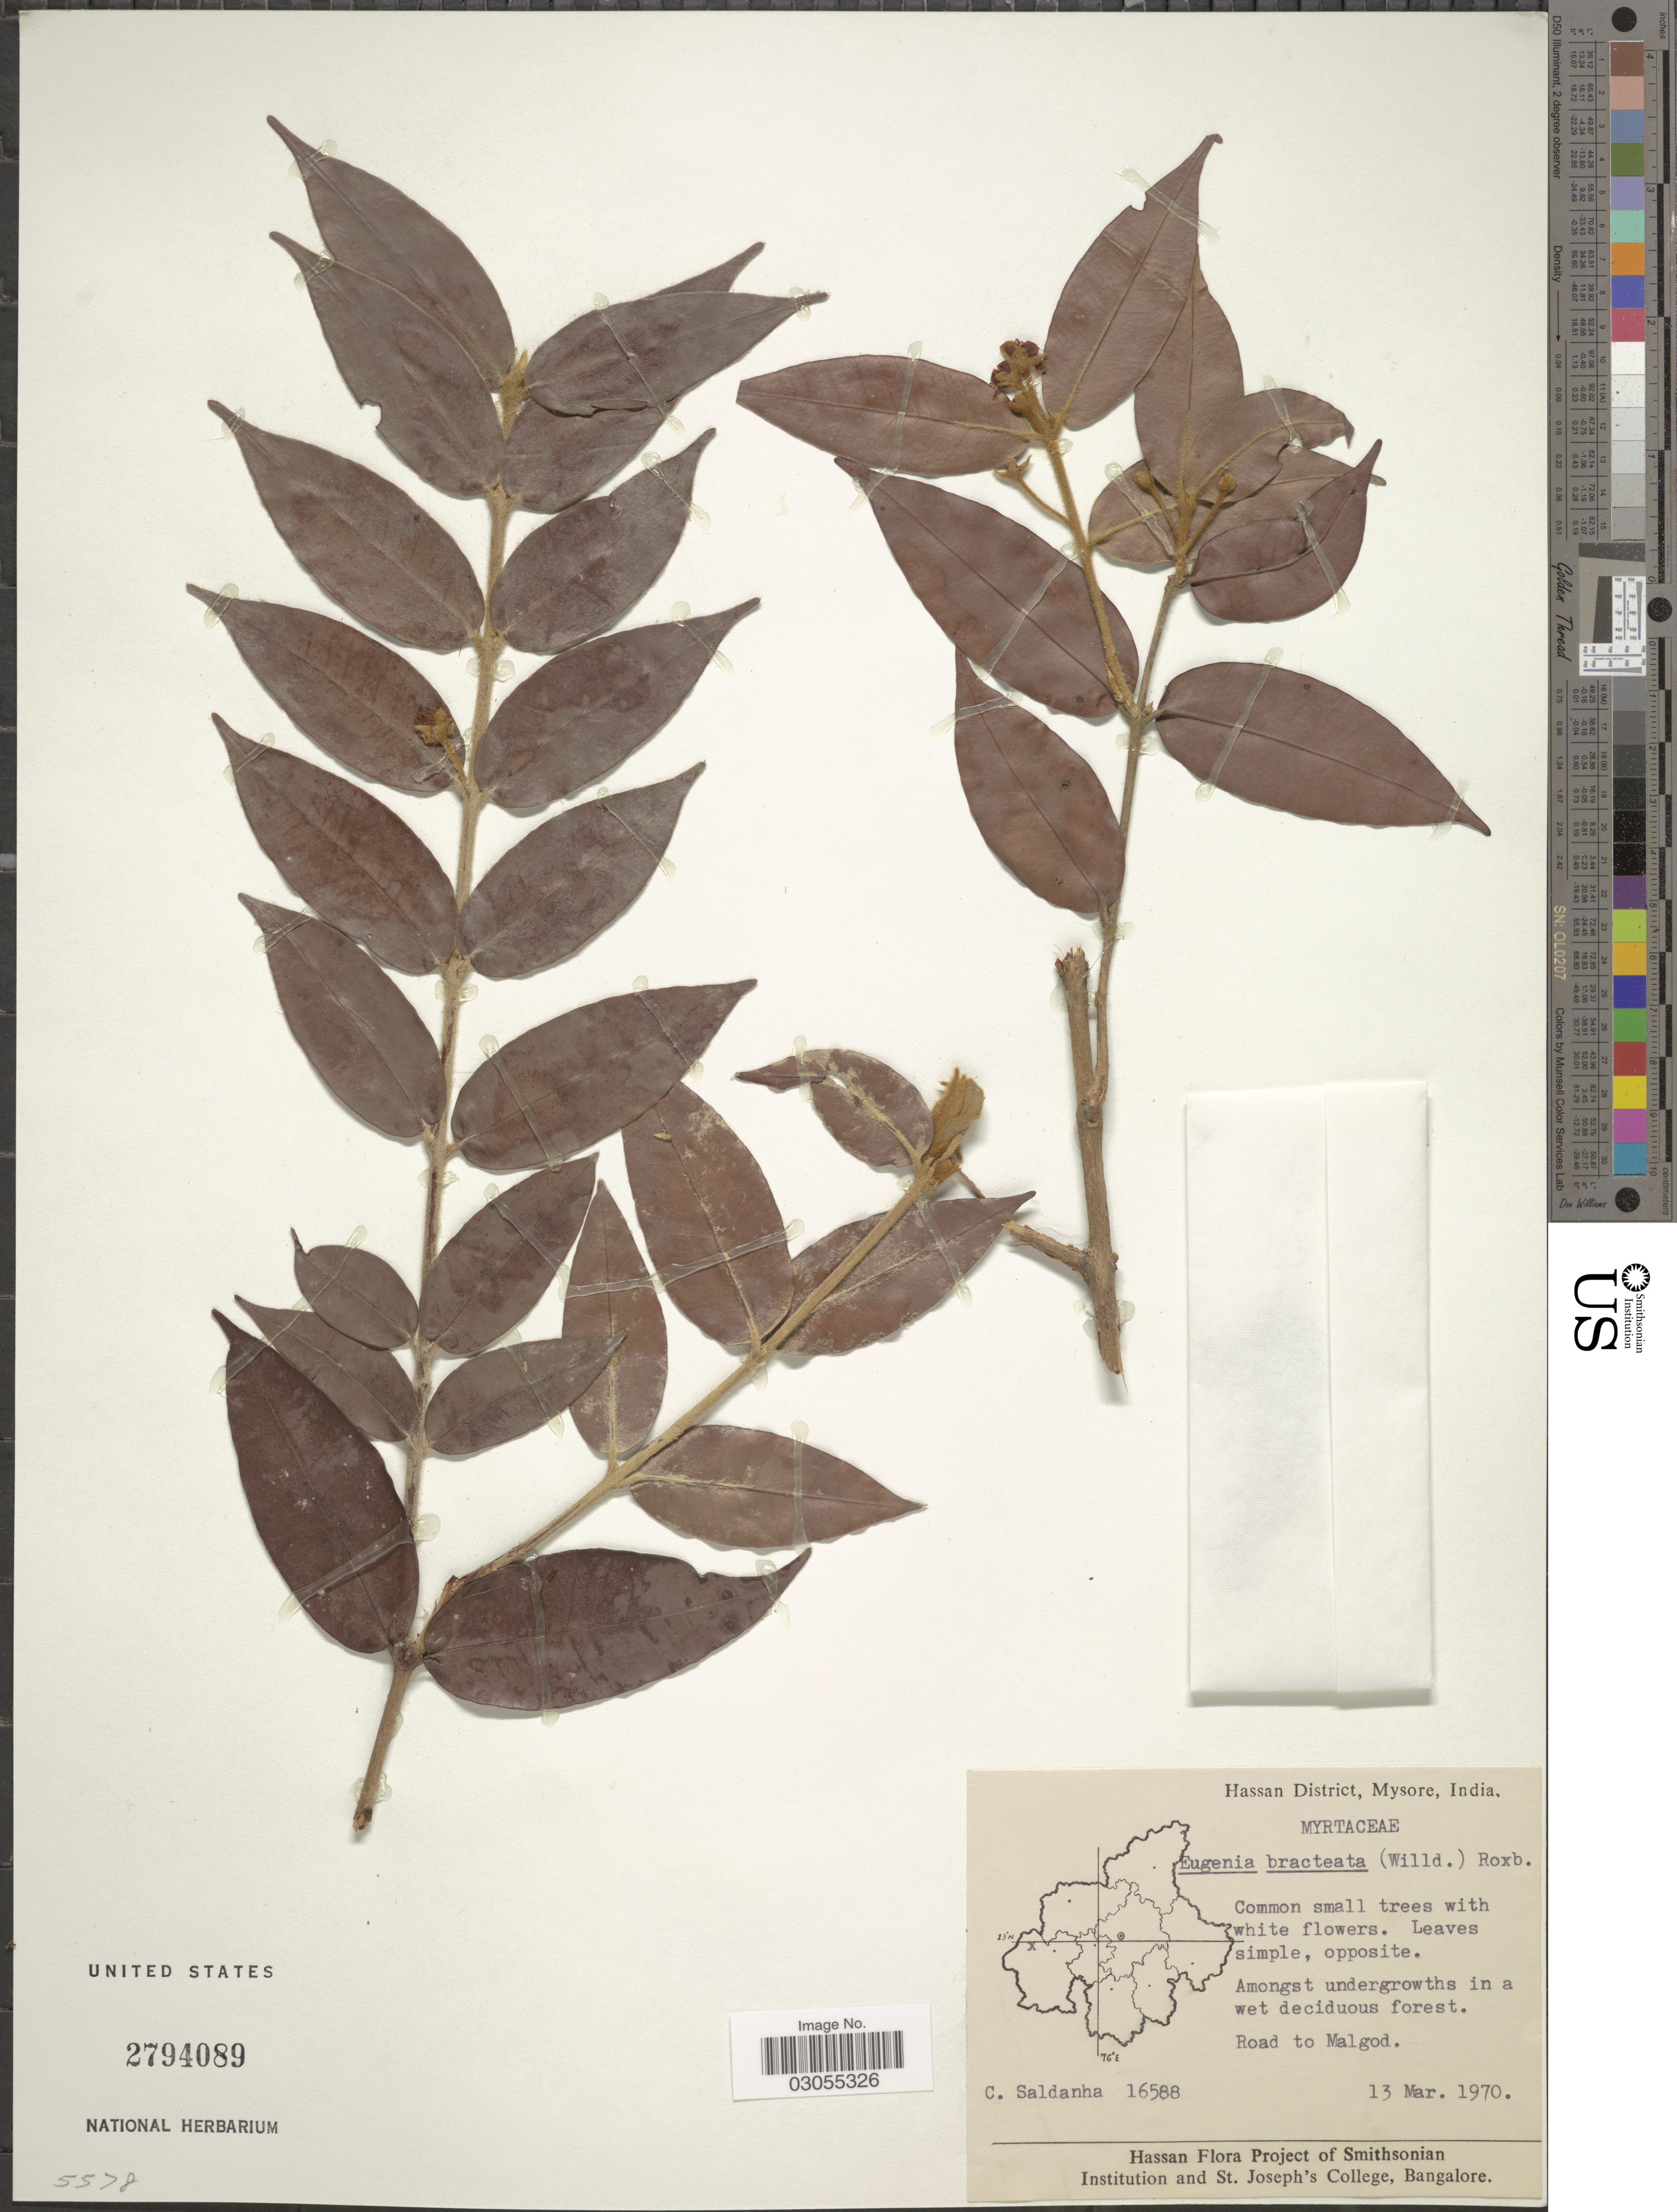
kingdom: Plantae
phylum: Tracheophyta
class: Magnoliopsida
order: Myrtales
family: Myrtaceae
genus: Eugenia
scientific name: Eugenia bracteata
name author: Rich.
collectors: C. Saldanha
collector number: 16588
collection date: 1970-03-13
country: India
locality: Hassan District, Mysore. Road to Malgod.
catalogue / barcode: US 2794089